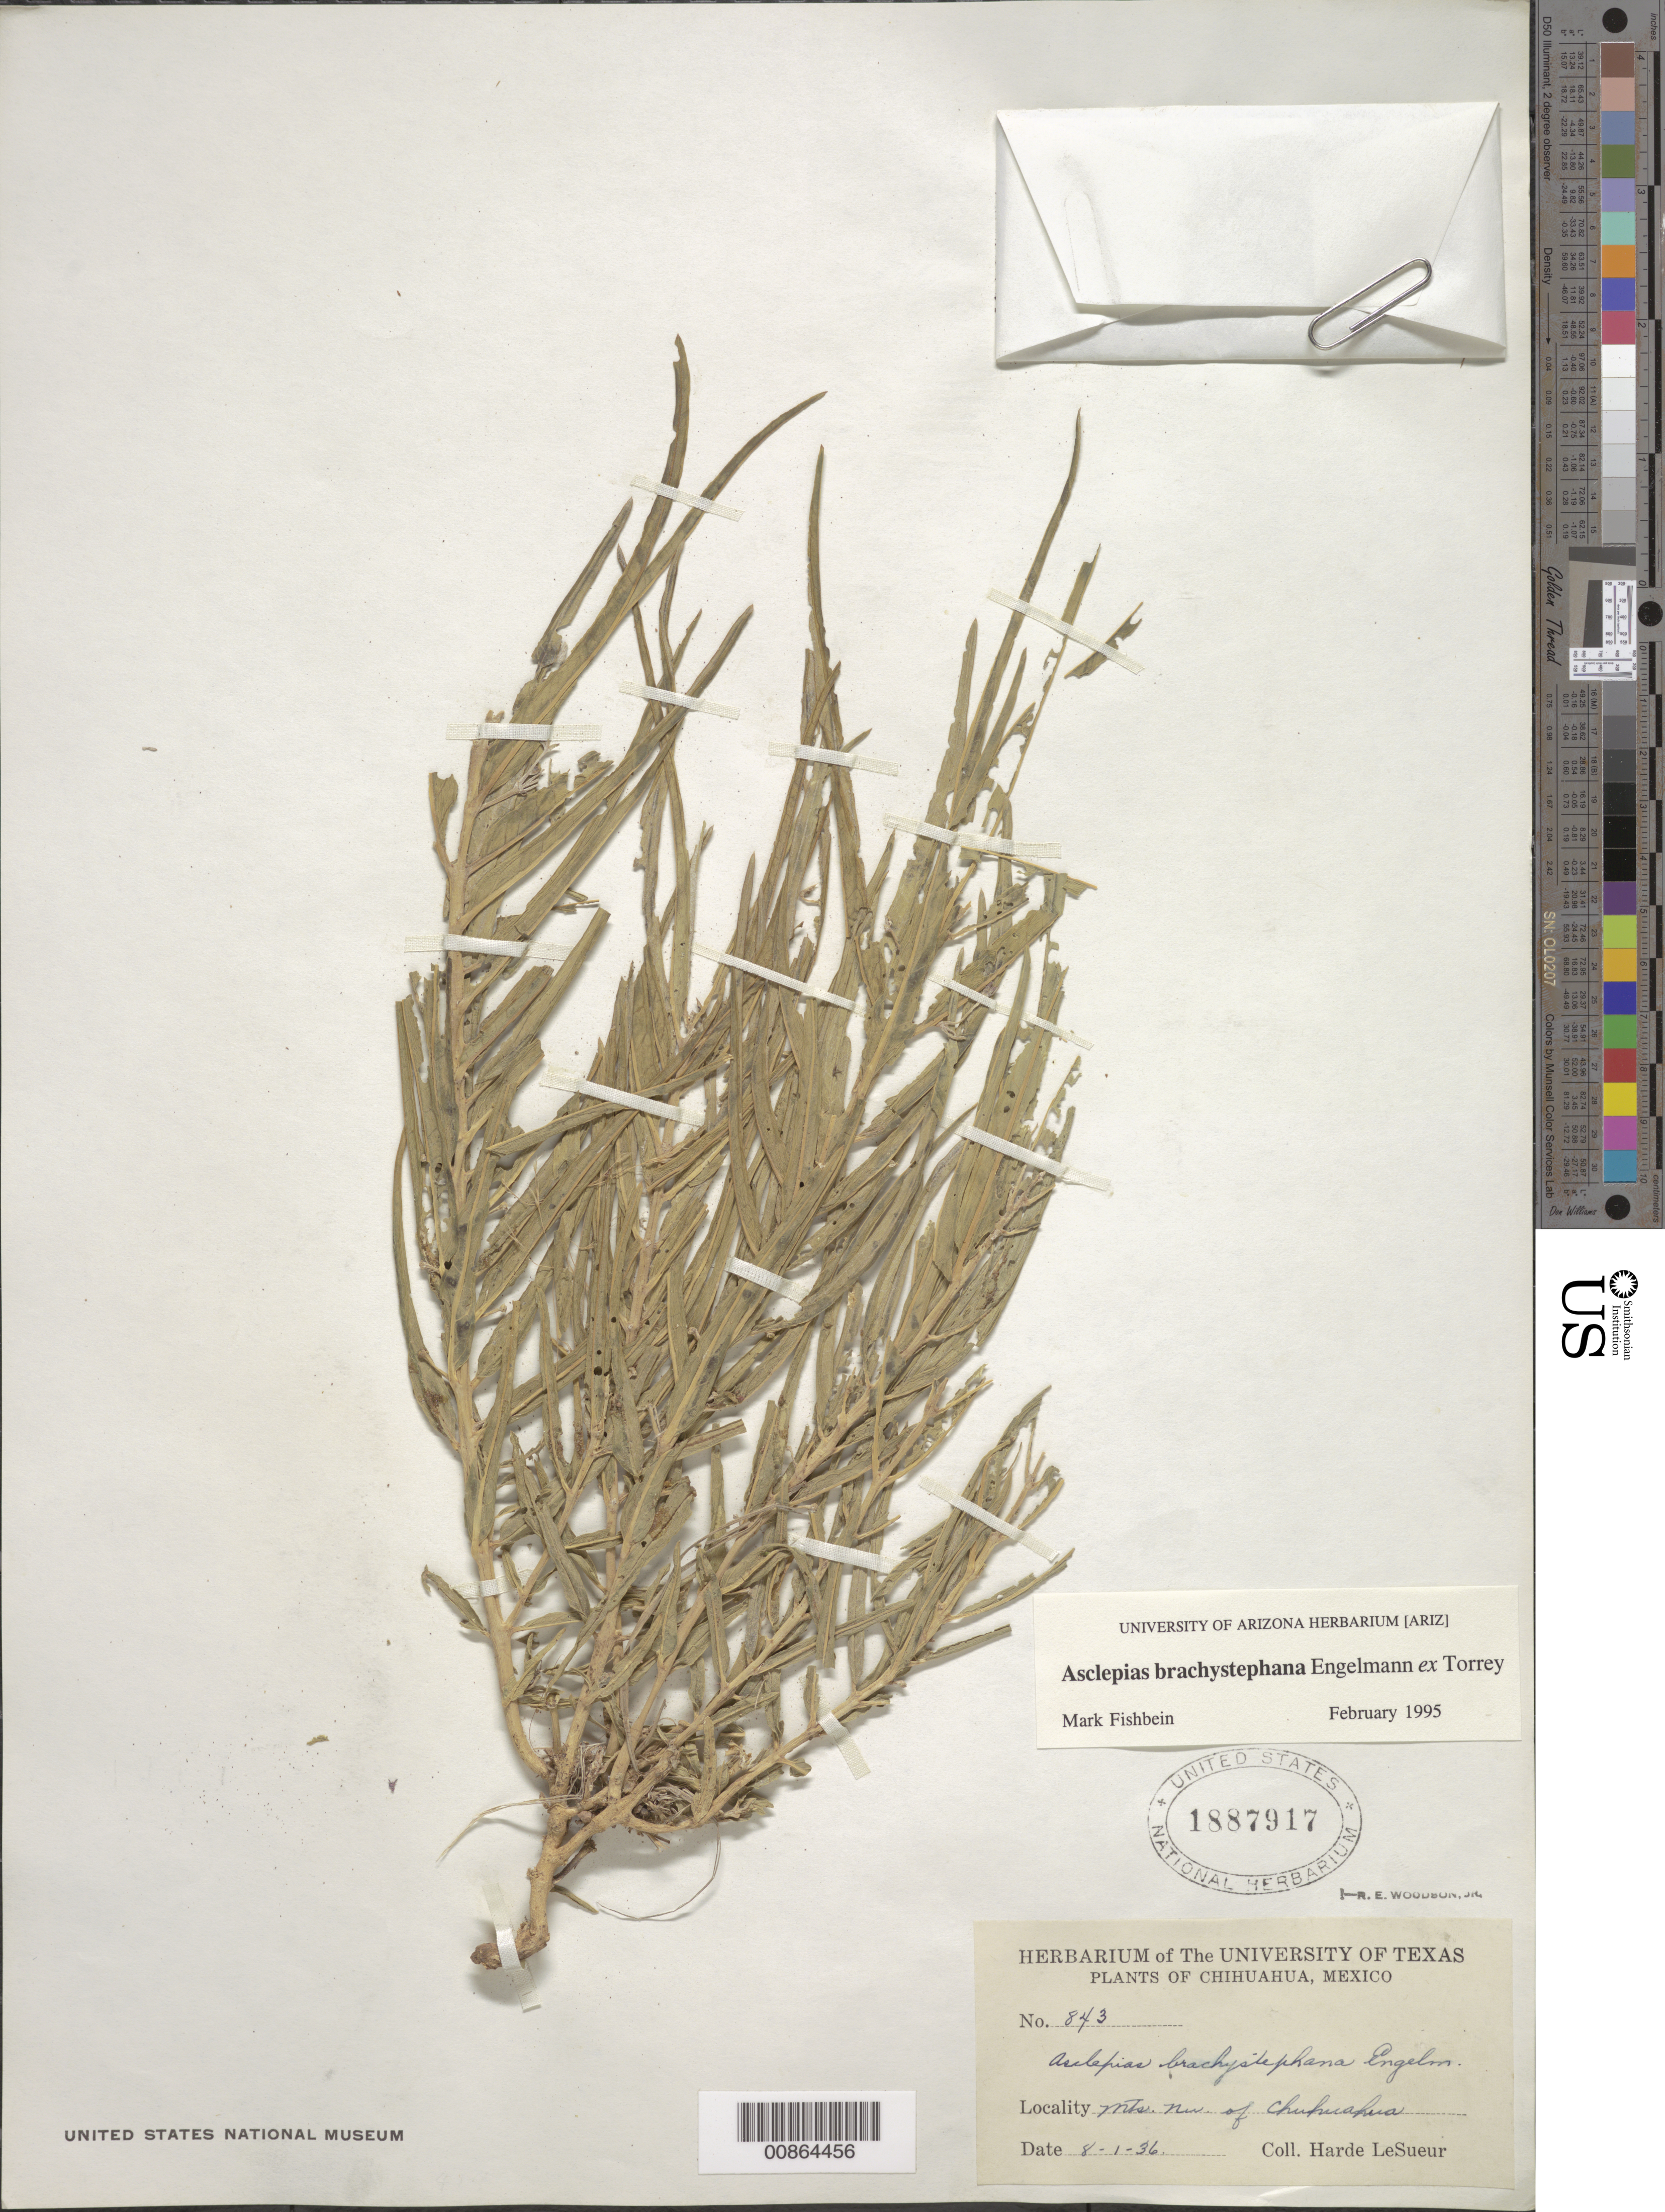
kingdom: Plantae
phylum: Tracheophyta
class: Magnoliopsida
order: Gentianales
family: Apocynaceae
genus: Asclepias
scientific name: Asclepias brachystephana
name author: Engelm. ex Torr. in Emory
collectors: D. H. LeSueur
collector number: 843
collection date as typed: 01 Aug 1936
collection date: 1936-08-01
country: Mexico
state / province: Chihuahua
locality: Near Chihuahua.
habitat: Mountains.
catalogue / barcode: US 1887917